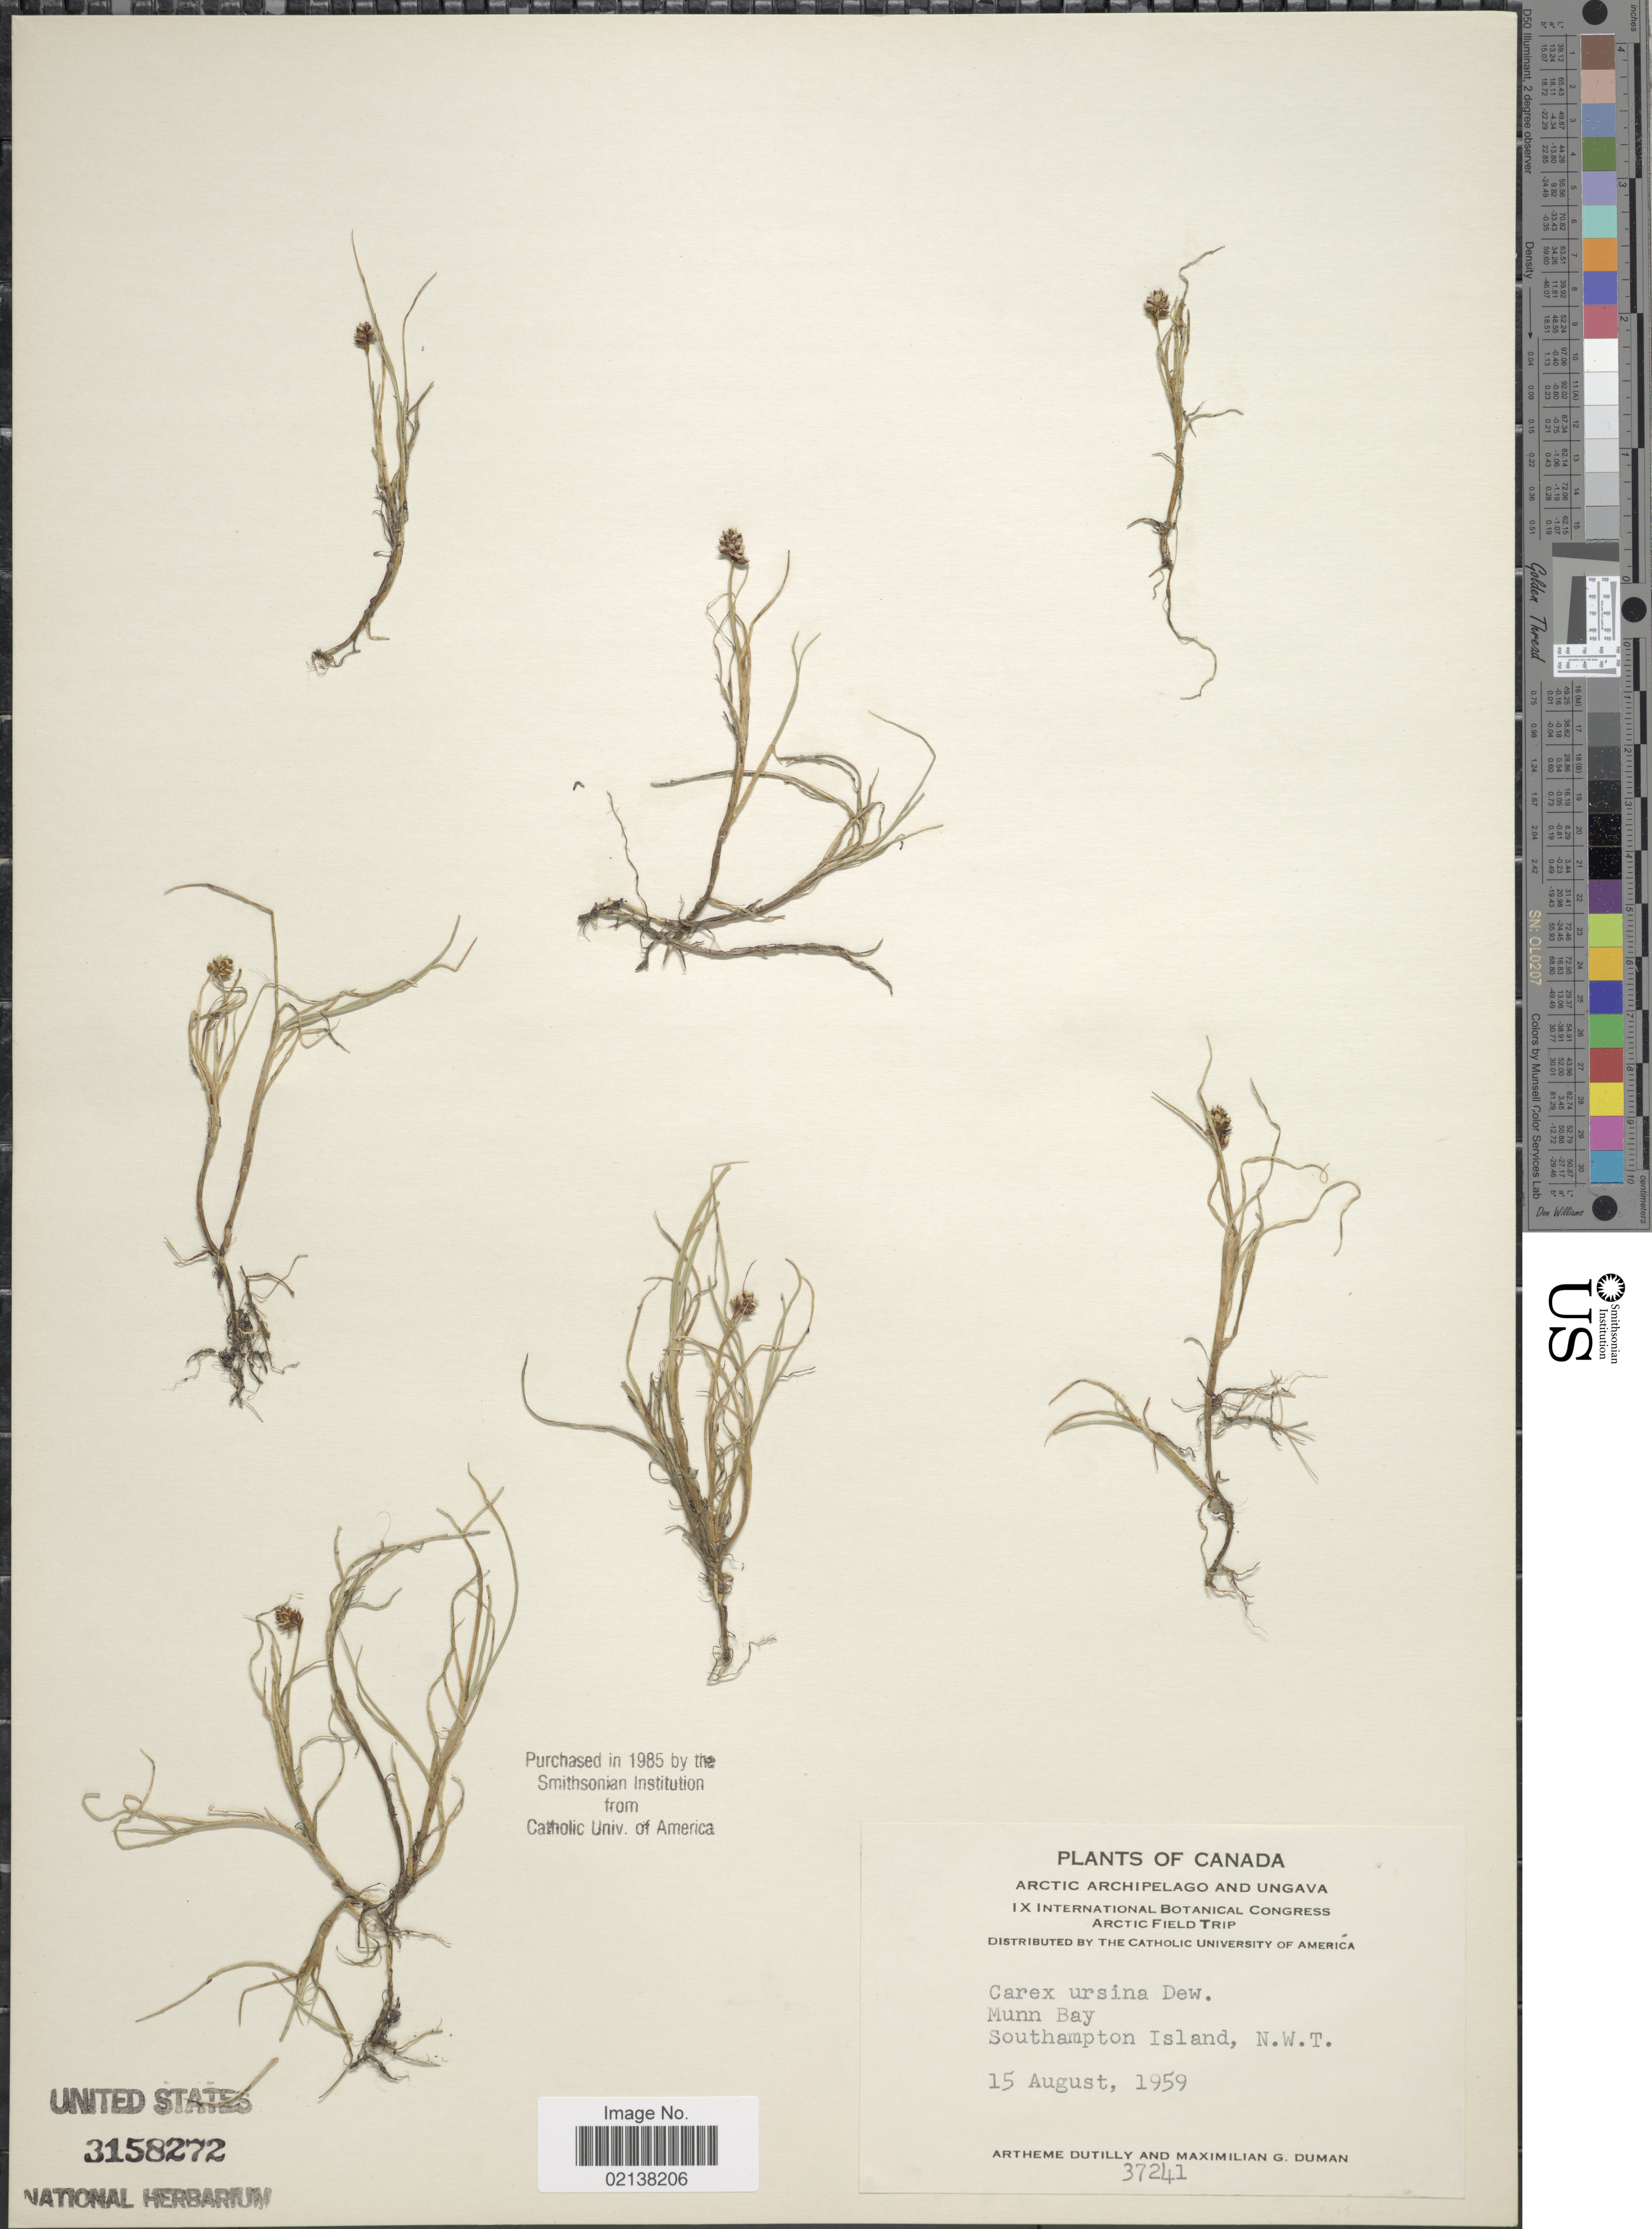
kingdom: Plantae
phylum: Tracheophyta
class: Liliopsida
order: Poales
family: Cyperaceae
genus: Carex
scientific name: Carex ursina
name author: Dewey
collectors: A. Dutilly & M. Duman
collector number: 37241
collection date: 1959-08-15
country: Canada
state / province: Northwest Territories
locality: Arctic Archipelago and Ungava. Munn Bay. Southampton Island, N.W.T.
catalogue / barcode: US 3158272